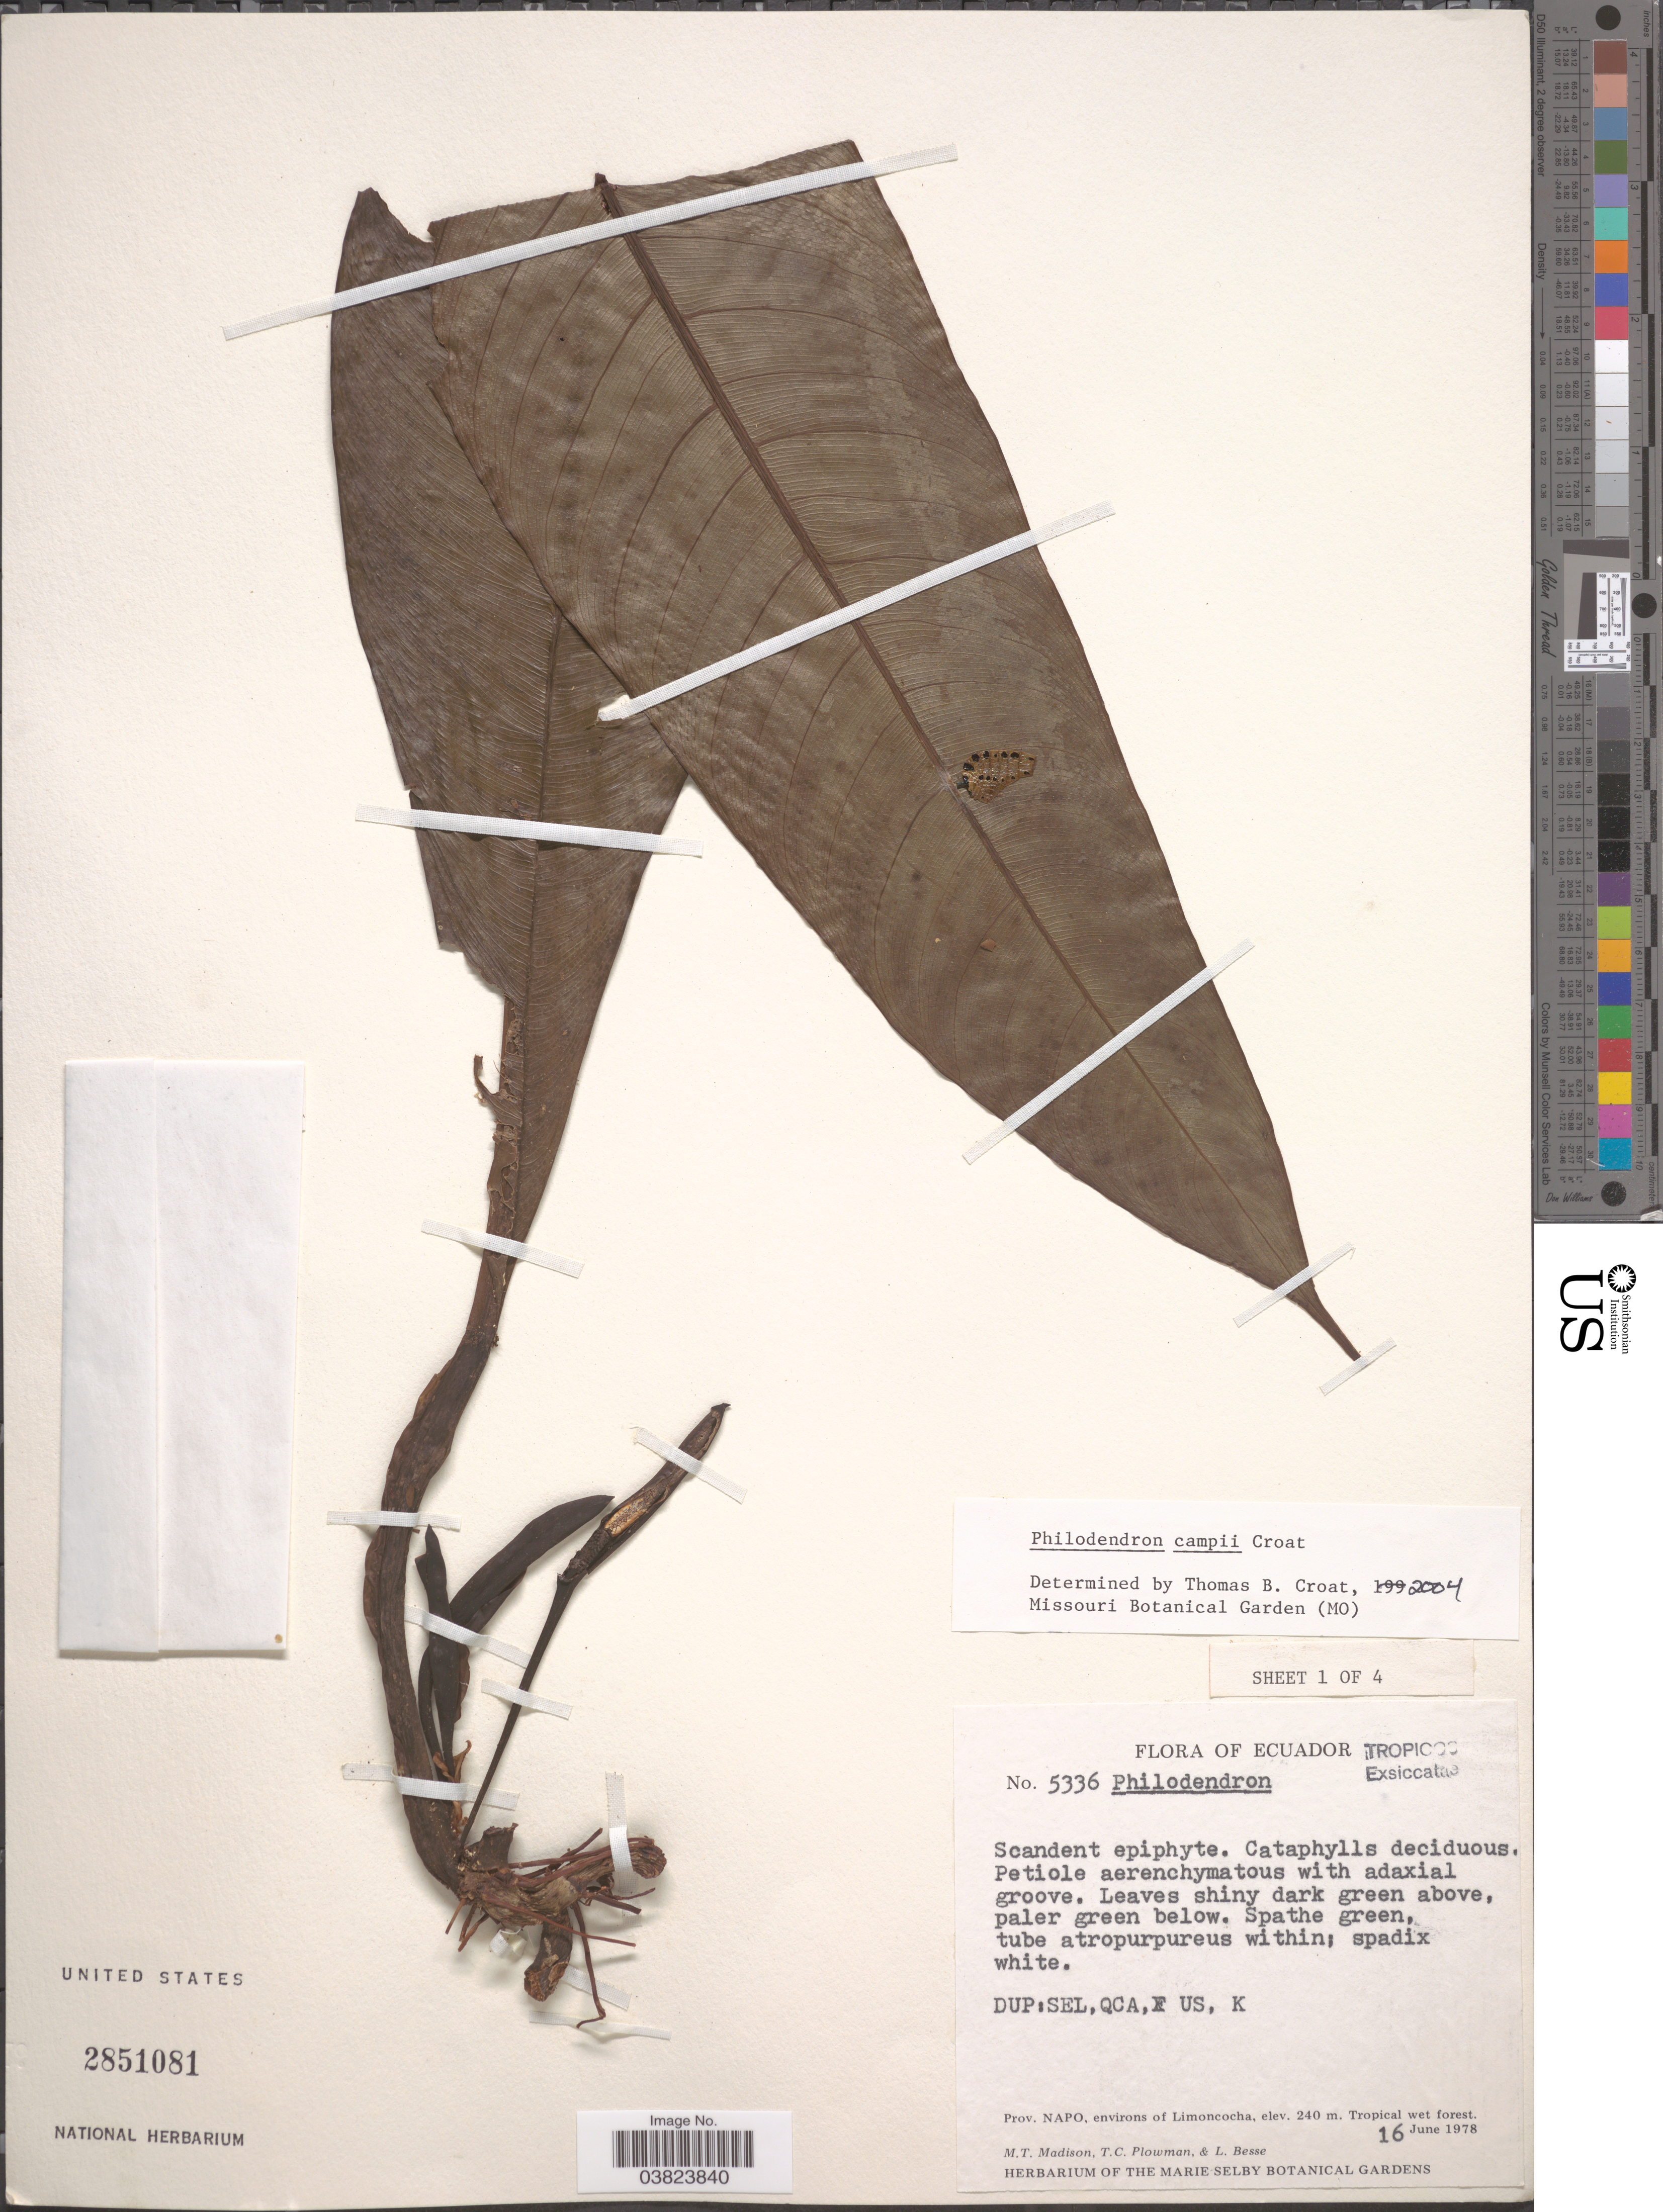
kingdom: Plantae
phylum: Tracheophyta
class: Liliopsida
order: Alismatales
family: Araceae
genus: Philodendron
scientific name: Philodendron campii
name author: Croat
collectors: M. T. Madison, T. Plowman & L. Besse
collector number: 5336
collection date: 1978-06-16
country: Ecuador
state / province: Napo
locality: Environs of Limoncocha. Tropical wet forest.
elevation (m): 240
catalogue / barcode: US 2851081